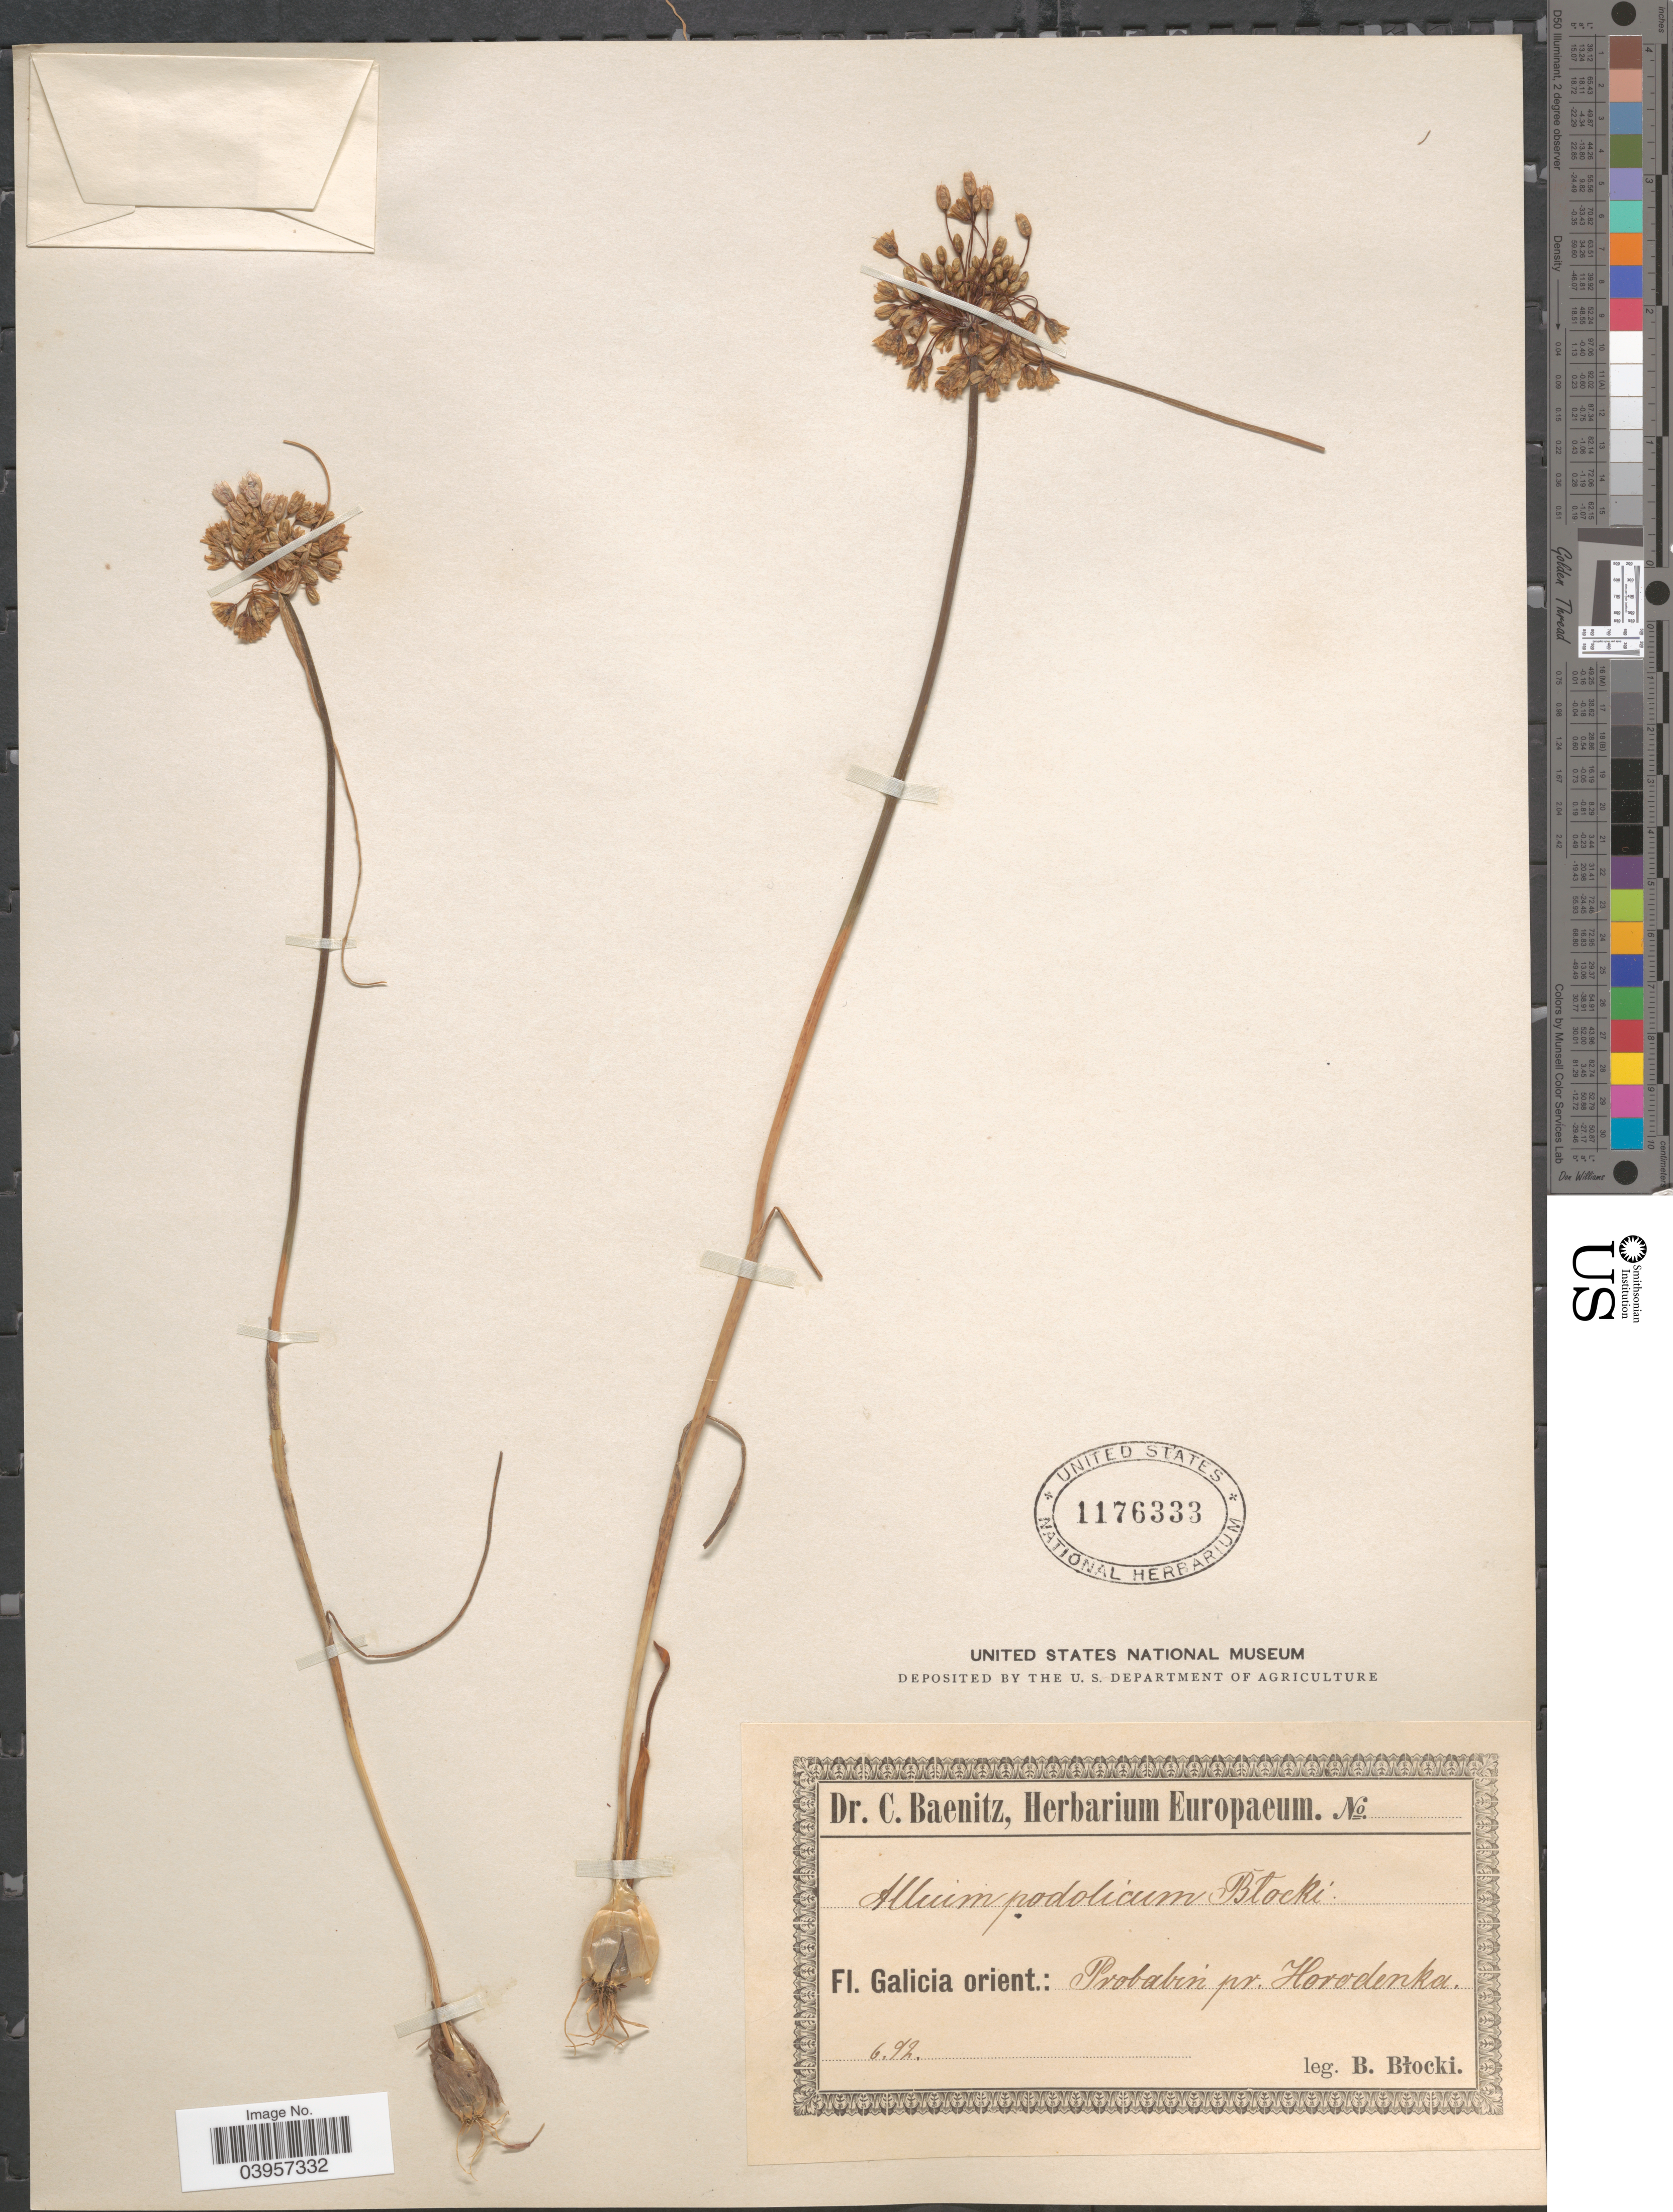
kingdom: Plantae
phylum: Tracheophyta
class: Liliopsida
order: Asparagales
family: Amaryllidaceae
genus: Allium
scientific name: Allium podolicum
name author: Blocki ex Racib. & Szafer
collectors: B. Blocki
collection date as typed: Transcribed d/m/y: /6/92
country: Ukraine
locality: Galacia oreint.: Probabin pr. Horodenka.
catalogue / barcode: US 1176333